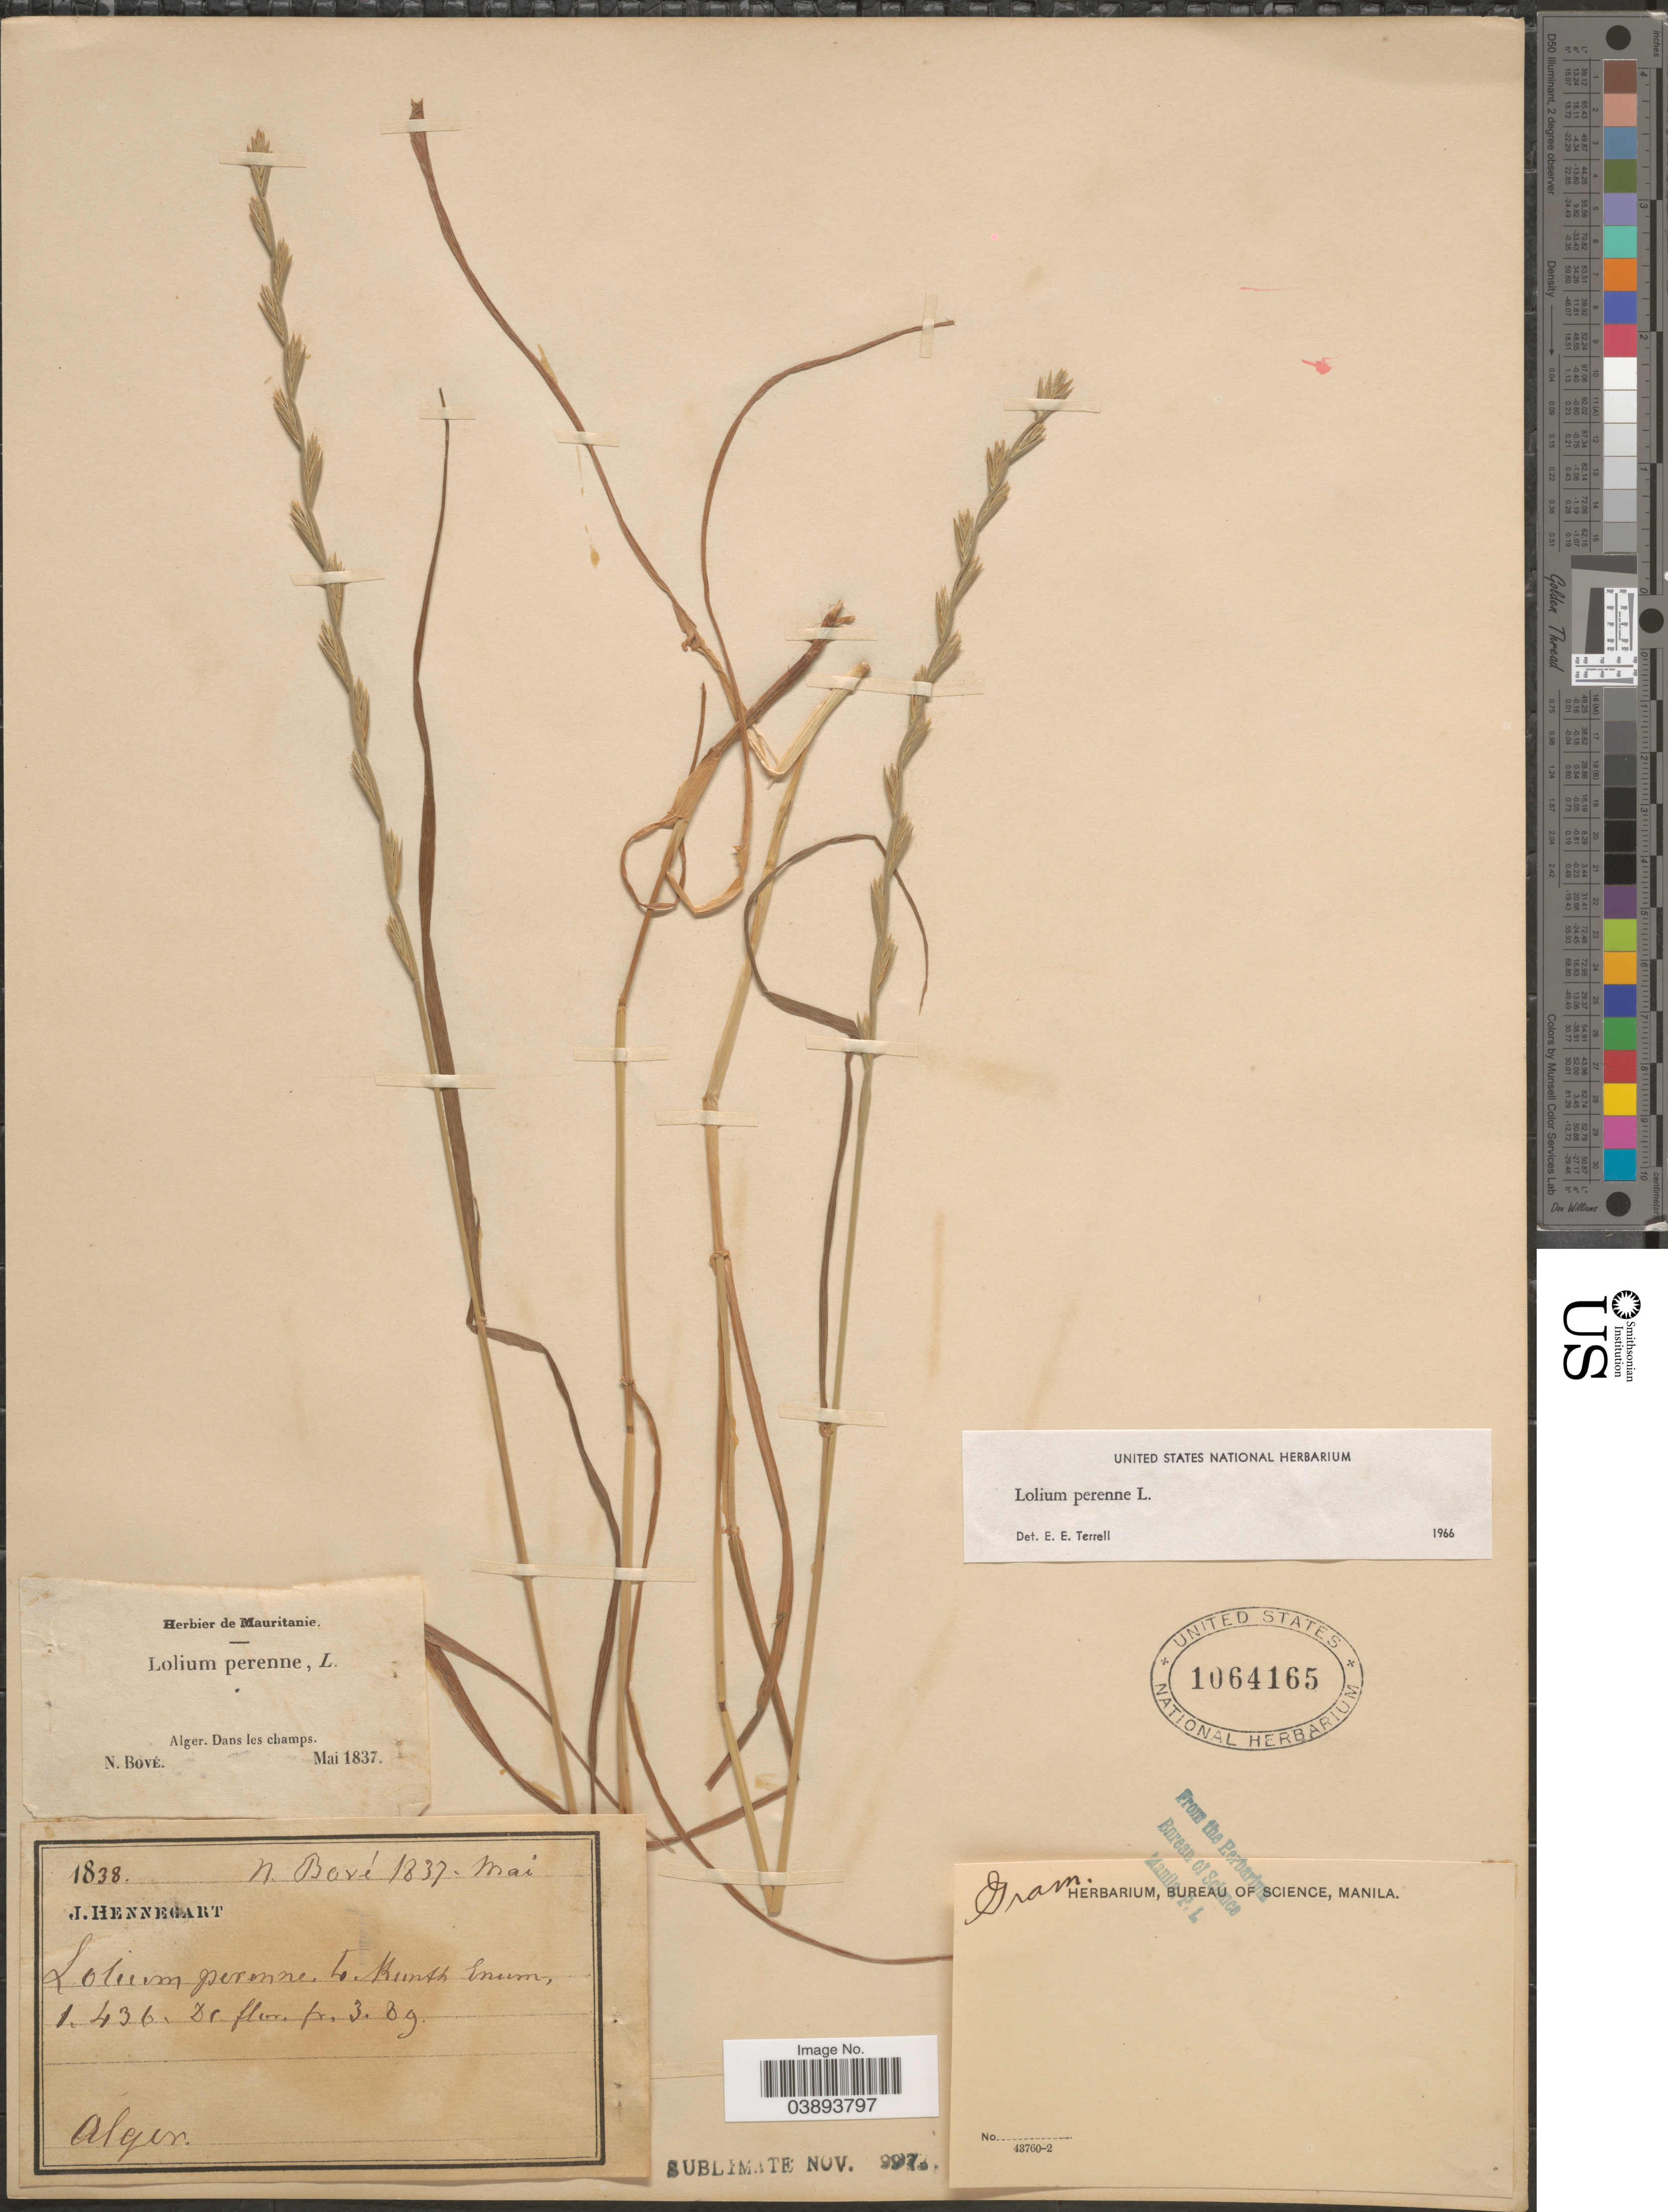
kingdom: Plantae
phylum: Tracheophyta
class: Liliopsida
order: Poales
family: Poaceae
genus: Lolium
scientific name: Lolium perenne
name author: L.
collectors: N. Bové & J. Hennecart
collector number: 1838 ?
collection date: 1837-05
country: Algeria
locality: Alger. Dans les champs.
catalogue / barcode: US 1064165